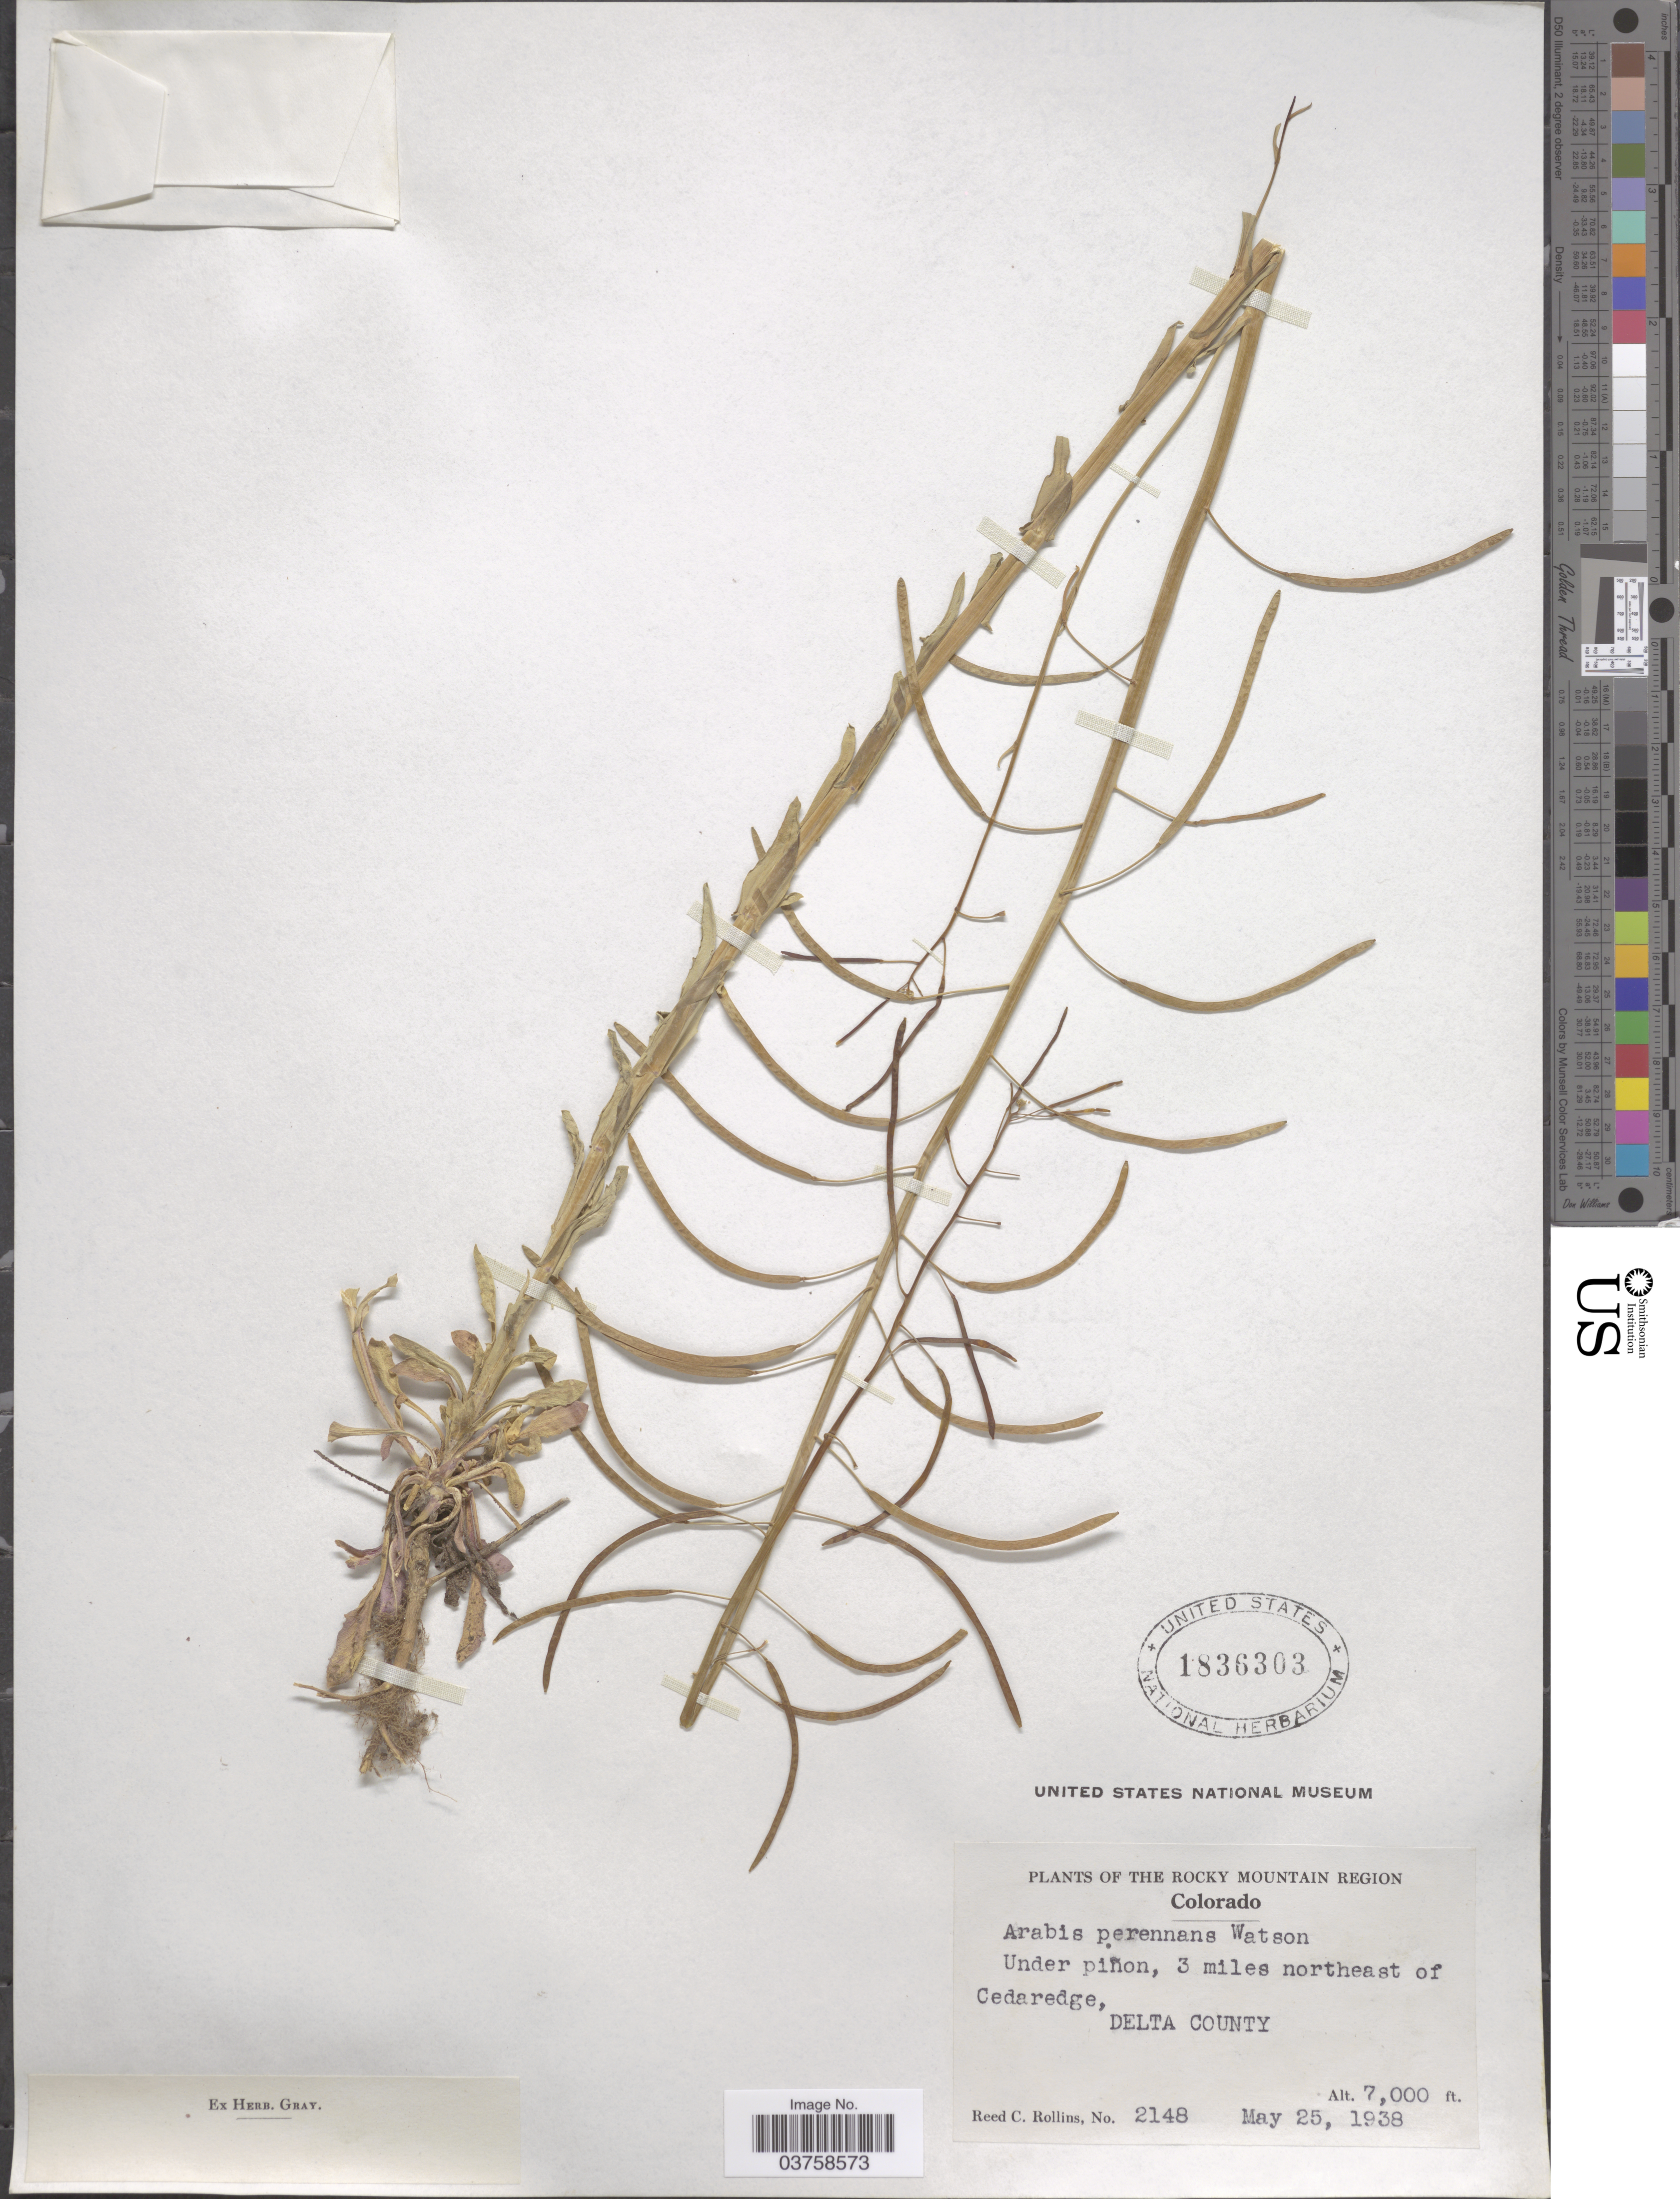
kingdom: Plantae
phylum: Tracheophyta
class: Magnoliopsida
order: Brassicales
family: Brassicaceae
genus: Arabis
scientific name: Arabis perennans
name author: S. Watson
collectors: R. C. Rollins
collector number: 2148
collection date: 1938-05-25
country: United States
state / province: Colorado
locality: The Rocky Mountain Region. 3 miles northeast of Cedaredge, Delta County.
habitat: under pinon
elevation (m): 2134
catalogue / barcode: US 1836303